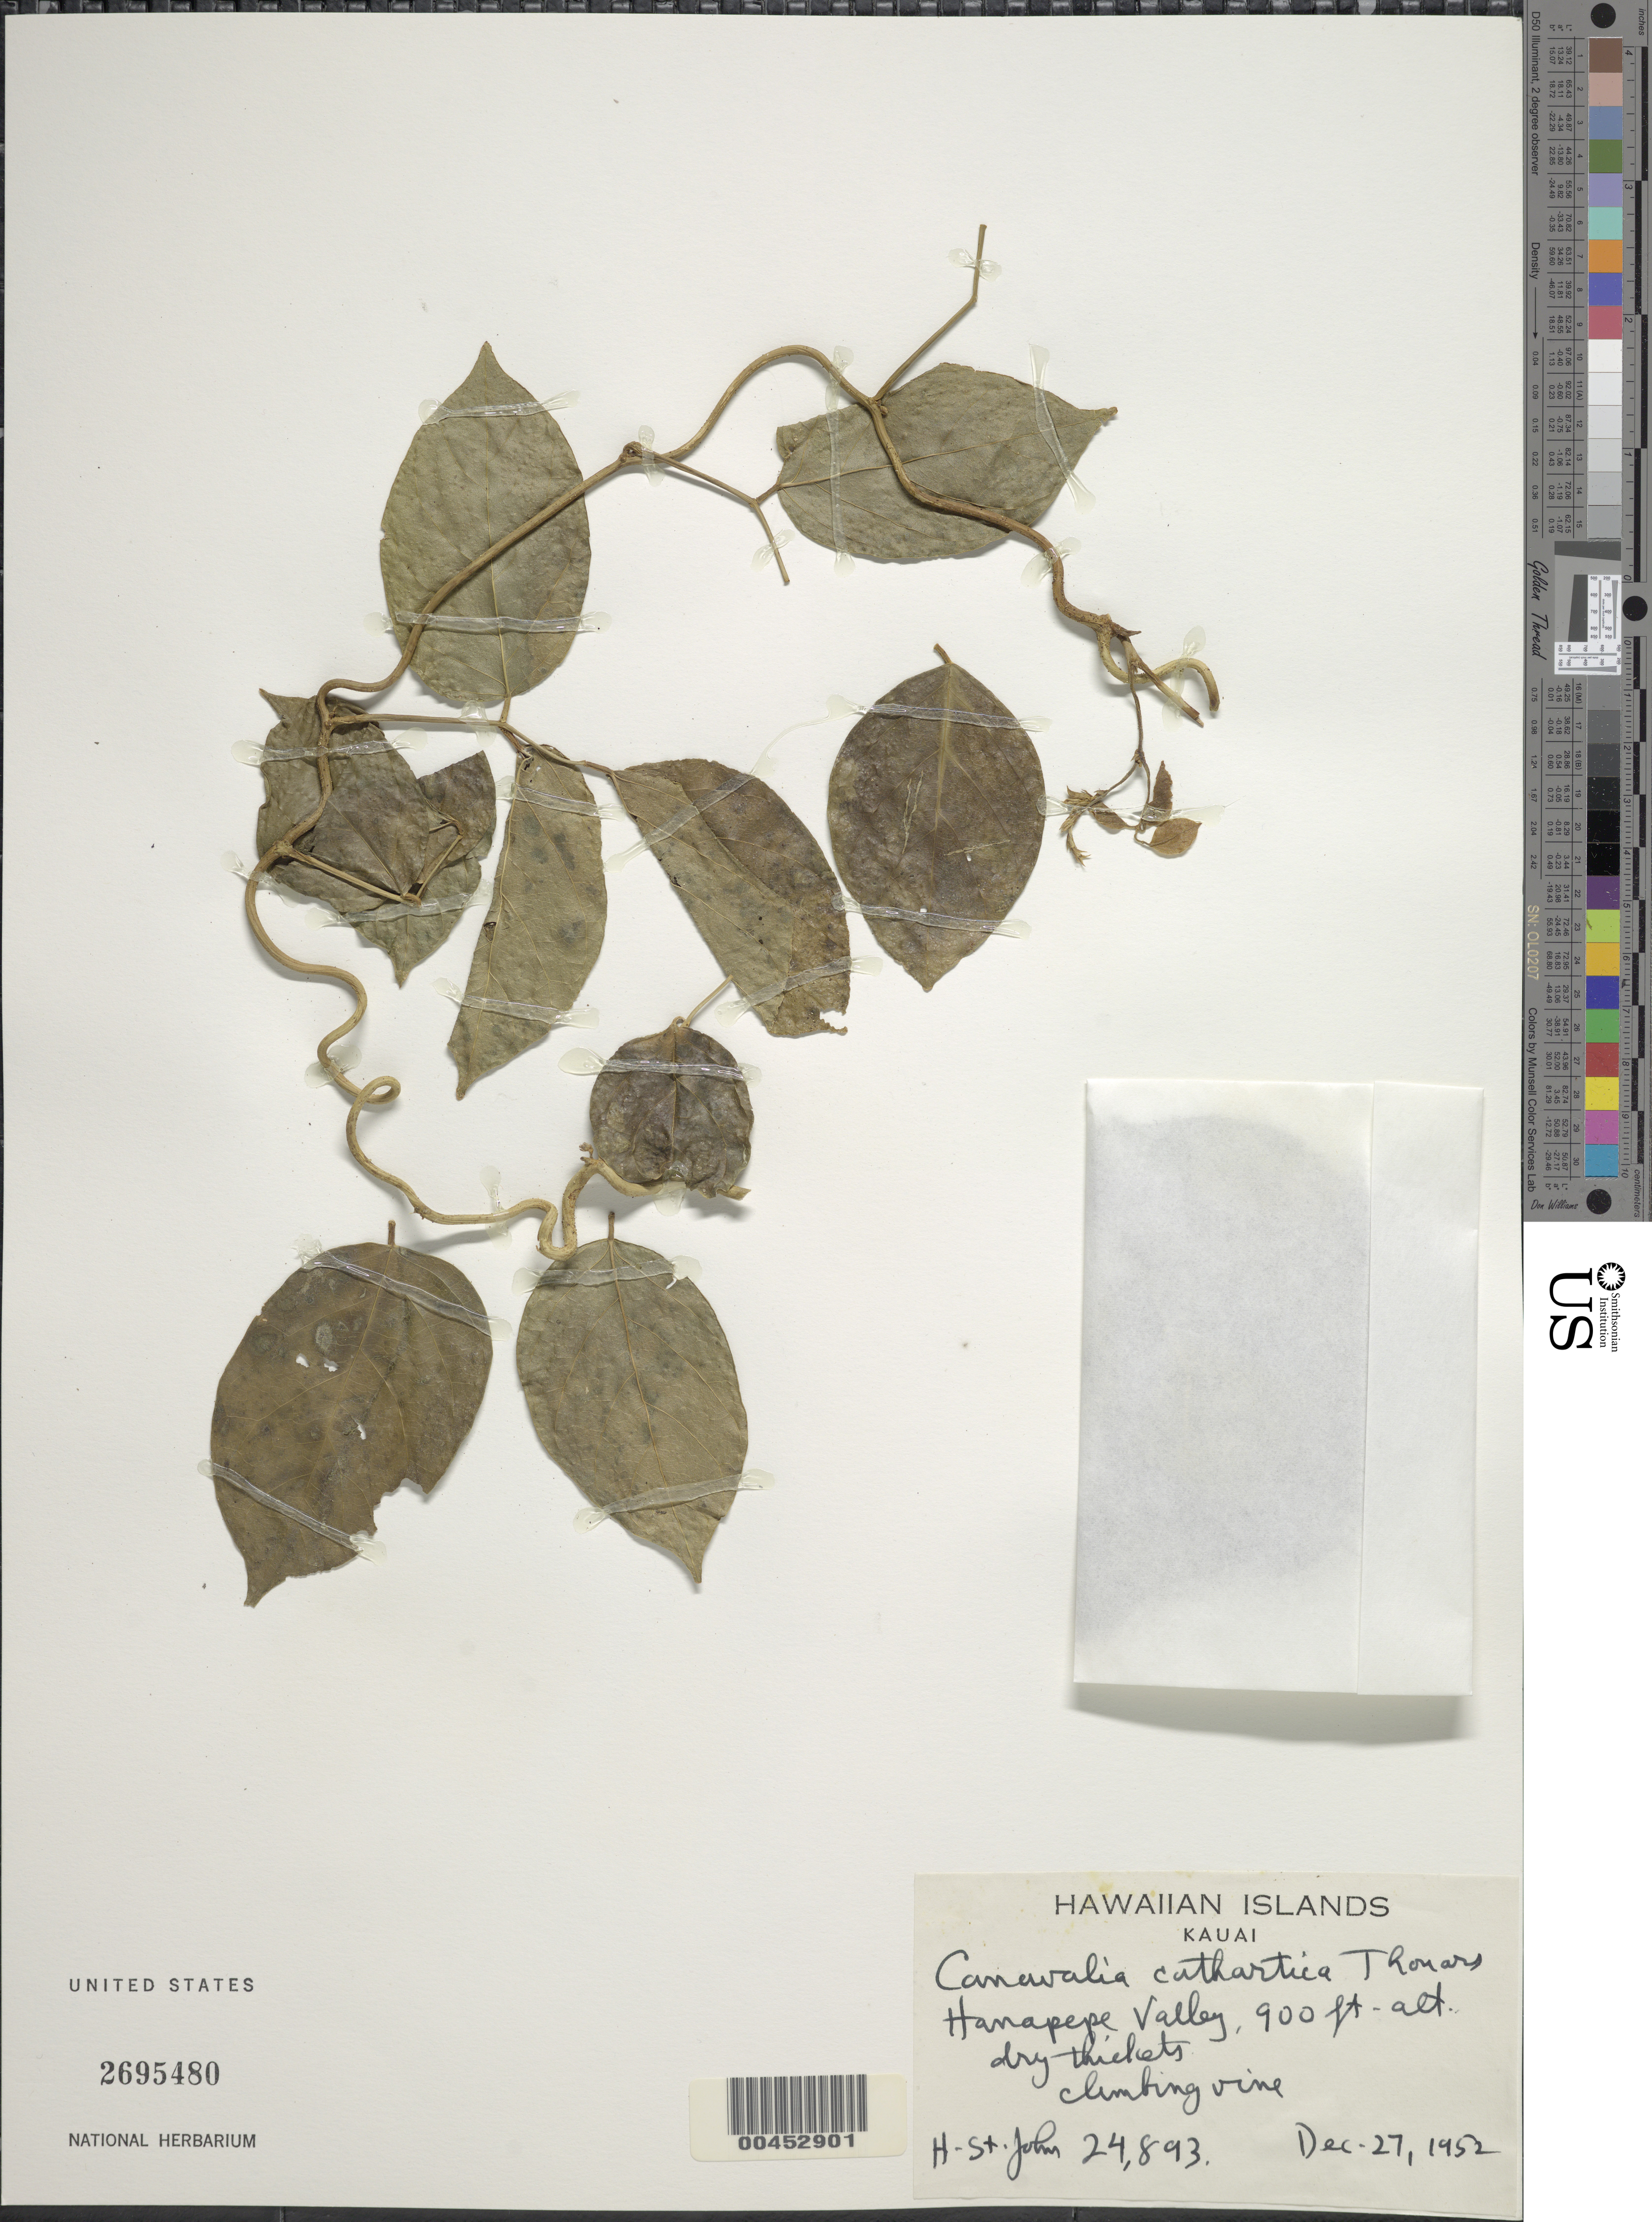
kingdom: Plantae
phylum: Tracheophyta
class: Magnoliopsida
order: Fabales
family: Fabaceae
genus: Canavalia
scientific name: Canavalia cathartica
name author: Thouars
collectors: H. St. John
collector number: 24893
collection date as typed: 27 Dec 1952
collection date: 1952-12-27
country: United States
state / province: Hawaii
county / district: Kauai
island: Kaua'i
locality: Hanapepe Valley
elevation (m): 274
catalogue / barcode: US 2695480